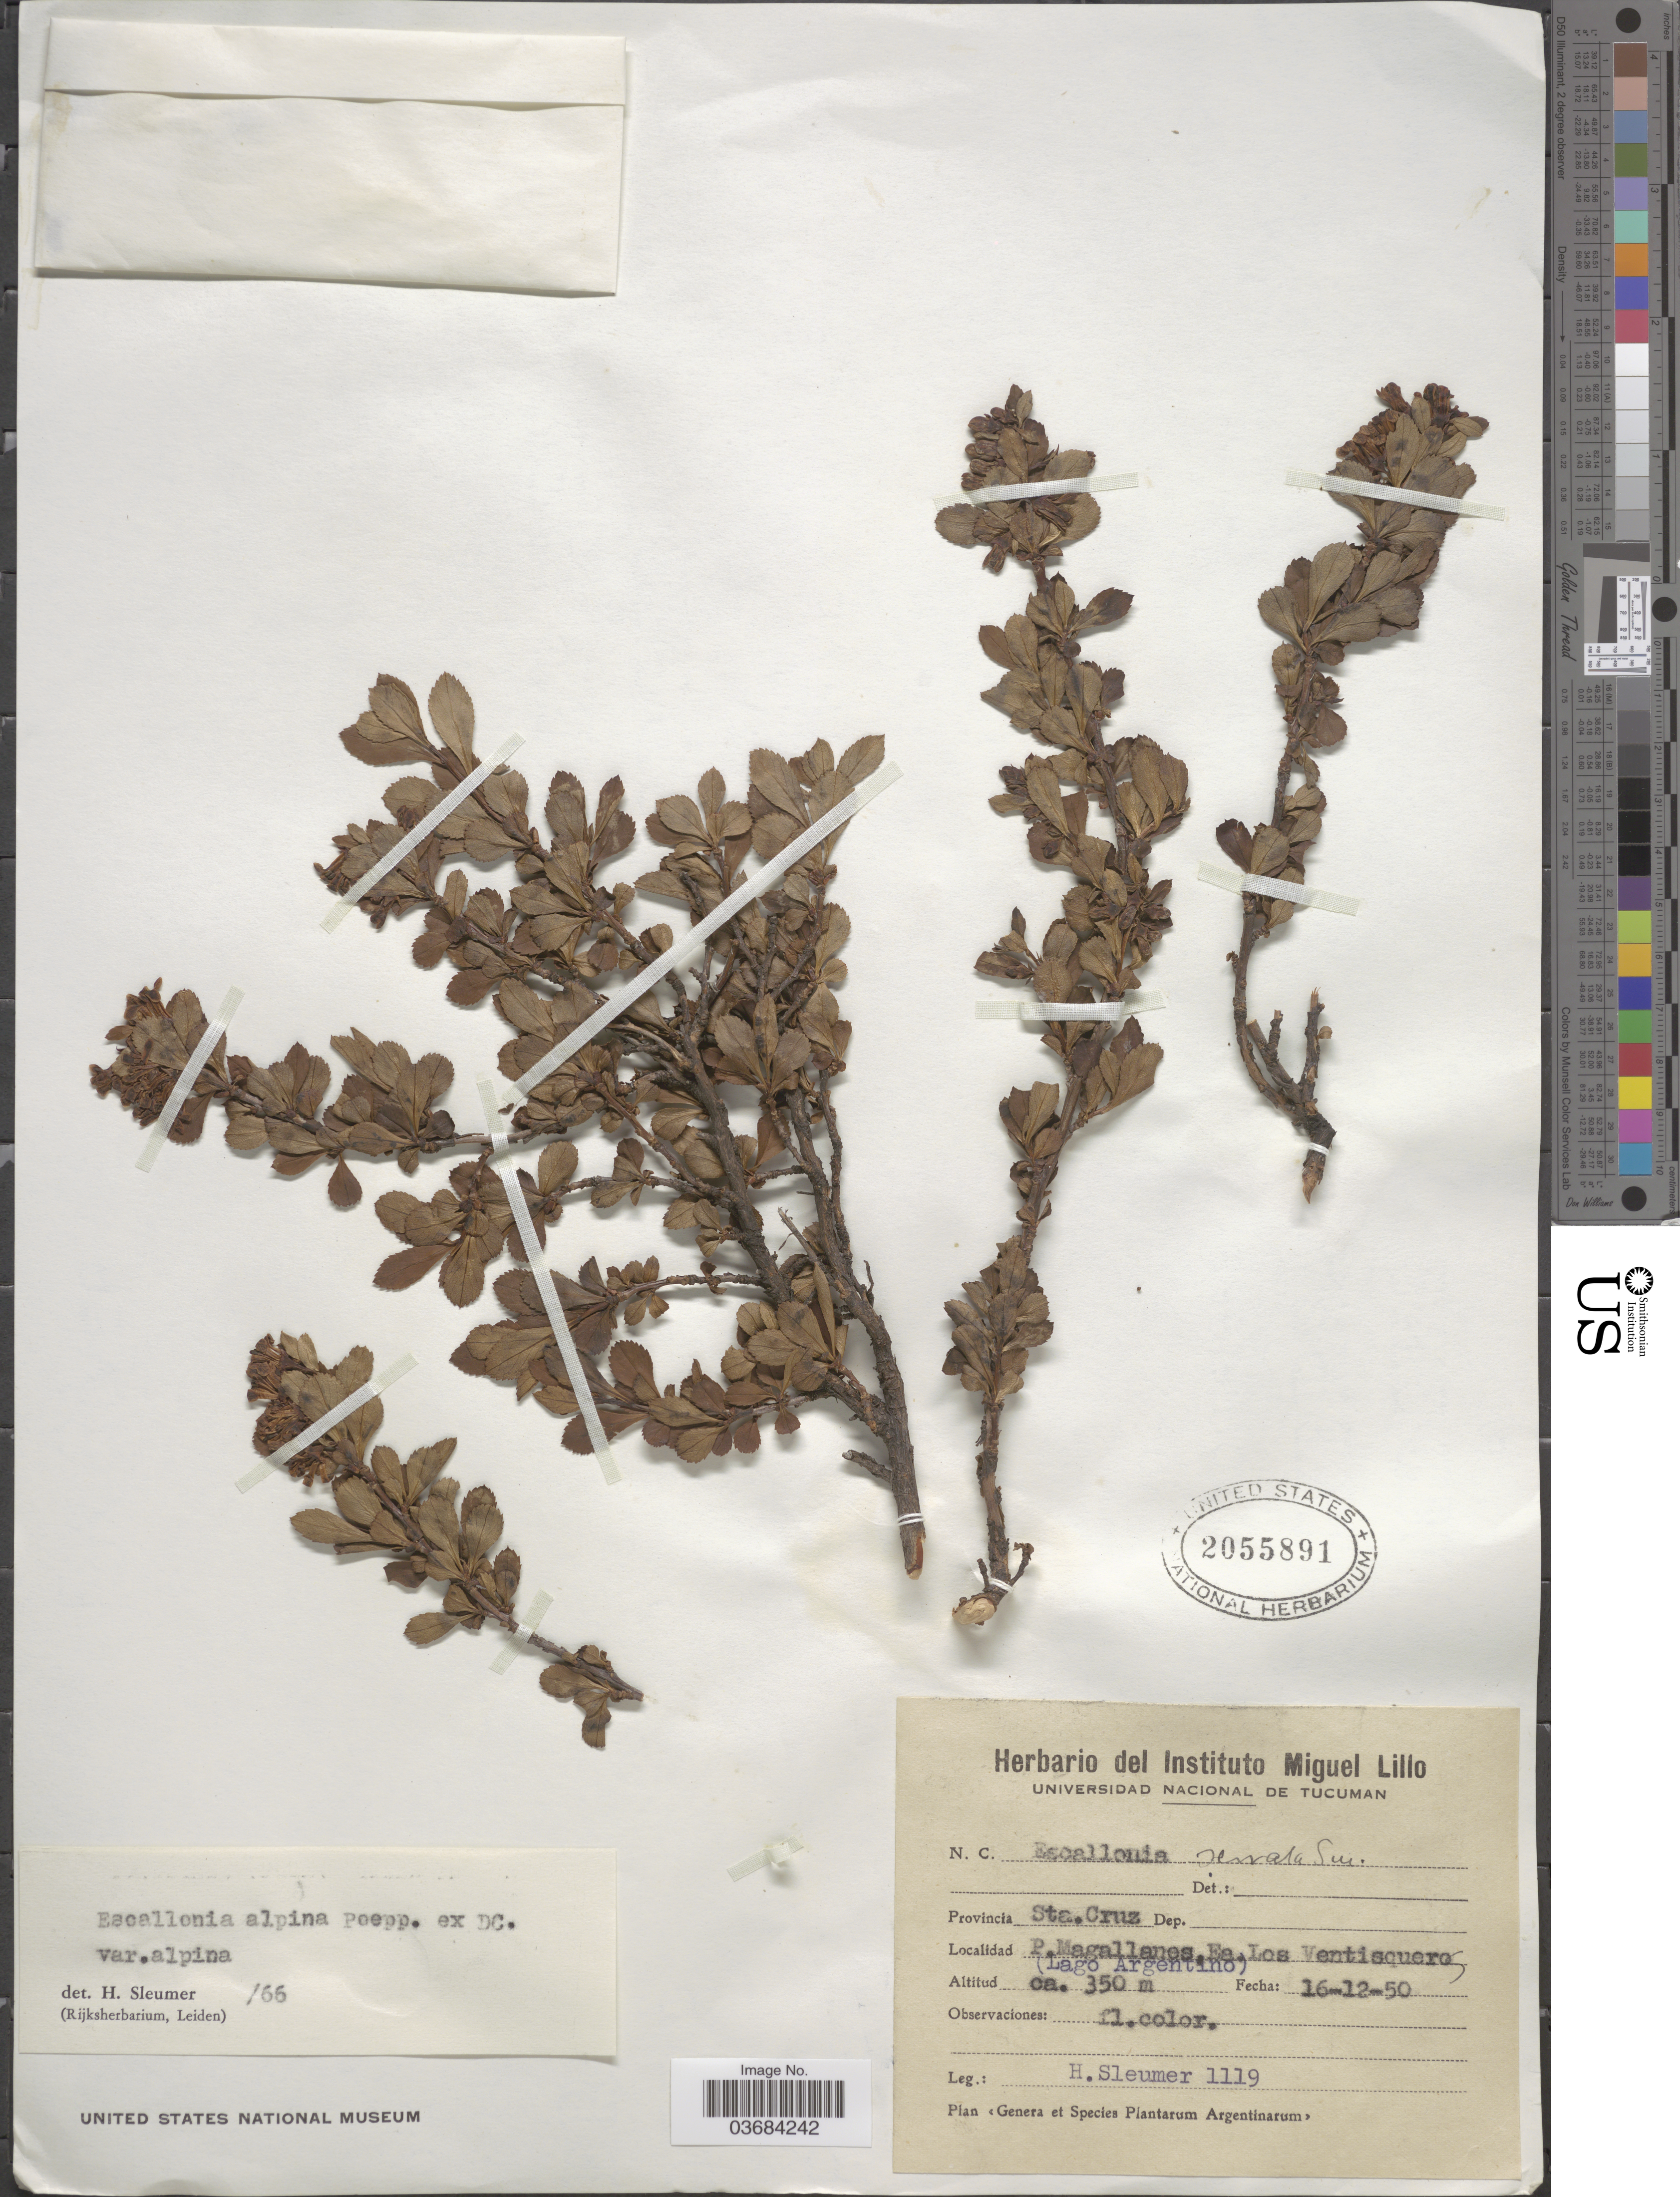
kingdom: Plantae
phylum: Tracheophyta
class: Magnoliopsida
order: Escalloniales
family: Escalloniaceae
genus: Escallonia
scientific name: Escallonia alpina var. alpina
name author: Poepp. ex DC.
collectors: H. O. Sleumer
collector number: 1119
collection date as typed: Transcribed d/m/y: 16/12/50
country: Argentina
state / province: Santa Cruz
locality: P. Magallanes, Ea. Los Ventisqueros (Lago Argentino).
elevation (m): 350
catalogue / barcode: US 2055891